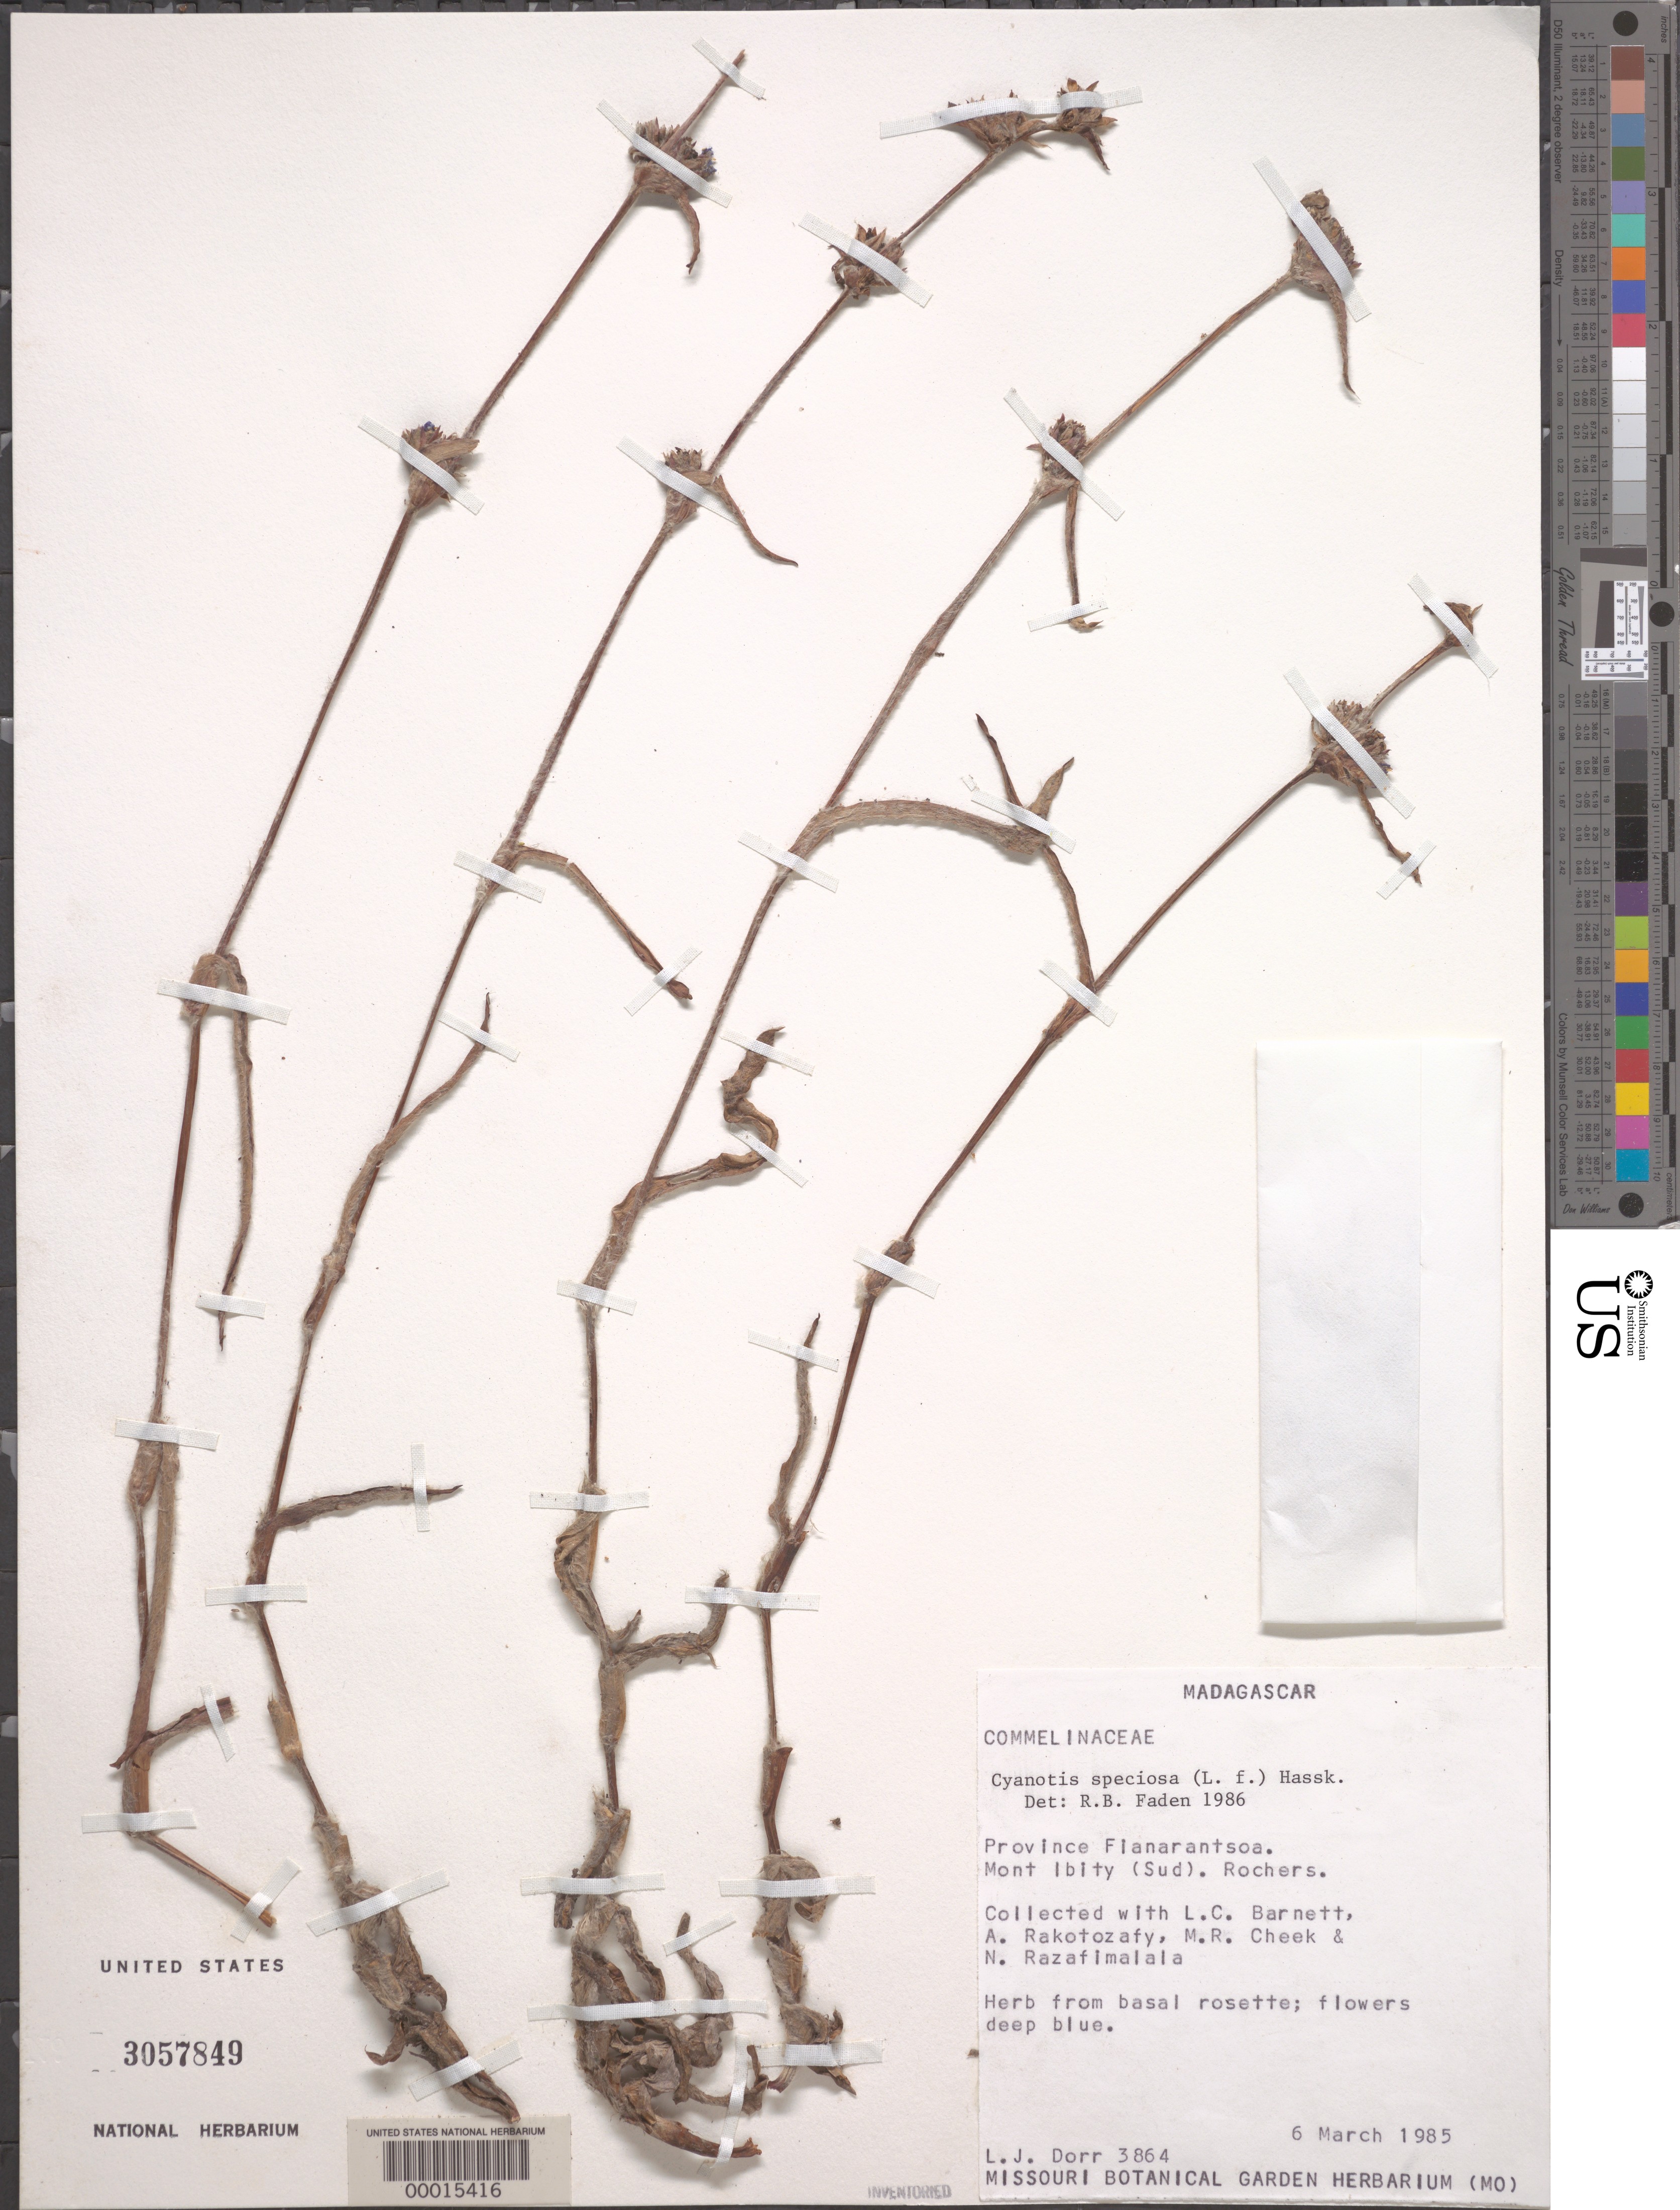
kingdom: Plantae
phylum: Tracheophyta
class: Liliopsida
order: Commelinales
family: Commelinaceae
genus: Cyanotis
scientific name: Cyanotis speciosa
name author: (L. f.) Hassk.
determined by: Faden, Robert B., (US), Smithsonian Institution - National Museum of Natural History (UNITED STATES)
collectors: L. J. Dorr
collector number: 3864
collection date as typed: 06 Mar 1985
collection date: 1985-03-06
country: Madagascar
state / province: Vakinankaratra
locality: Mont ibity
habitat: Rocks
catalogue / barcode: US 3057849